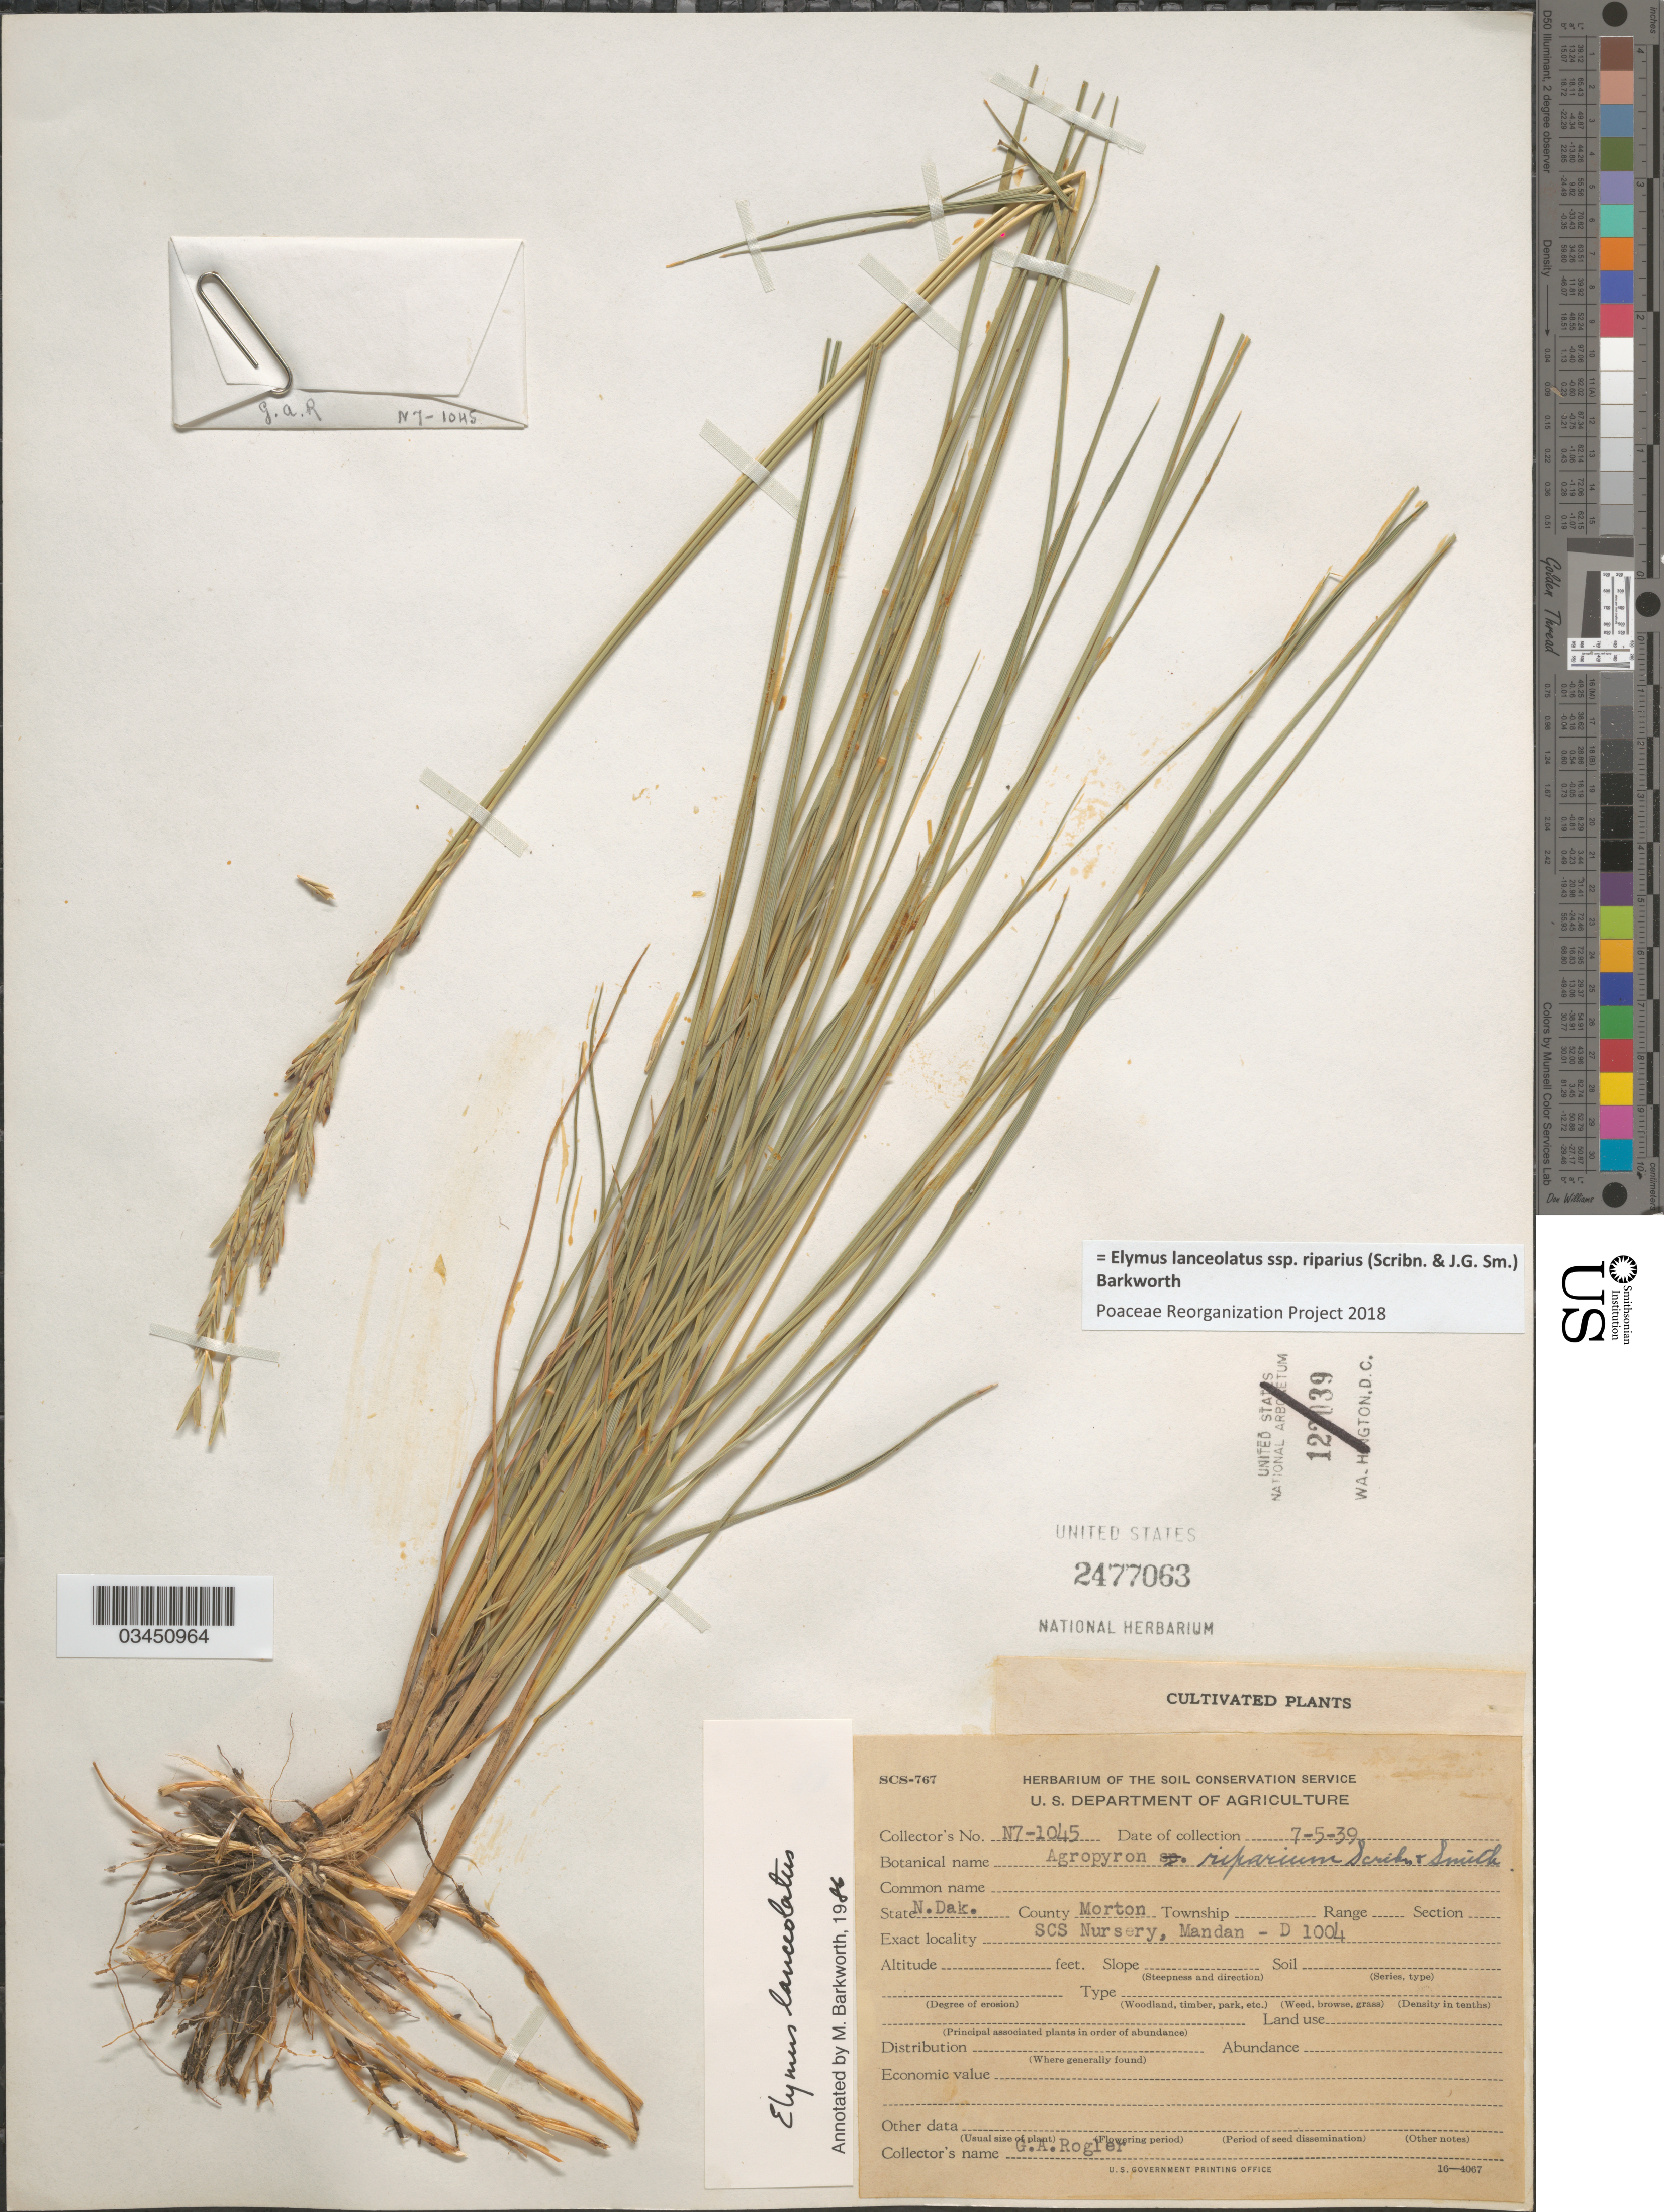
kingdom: Plantae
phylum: Tracheophyta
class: Liliopsida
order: Poales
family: Poaceae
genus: Elymus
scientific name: Elymus lanceolatus subsp. riparius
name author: (Scribn. & J.G. Sm.) Barkworth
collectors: G. Rogler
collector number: N7-1045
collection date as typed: Transcribed d/m/y: 5/7/39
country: United States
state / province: North Dakota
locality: County Morton. SCS Nursery, Mandan - D 1004.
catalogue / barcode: US 2477063